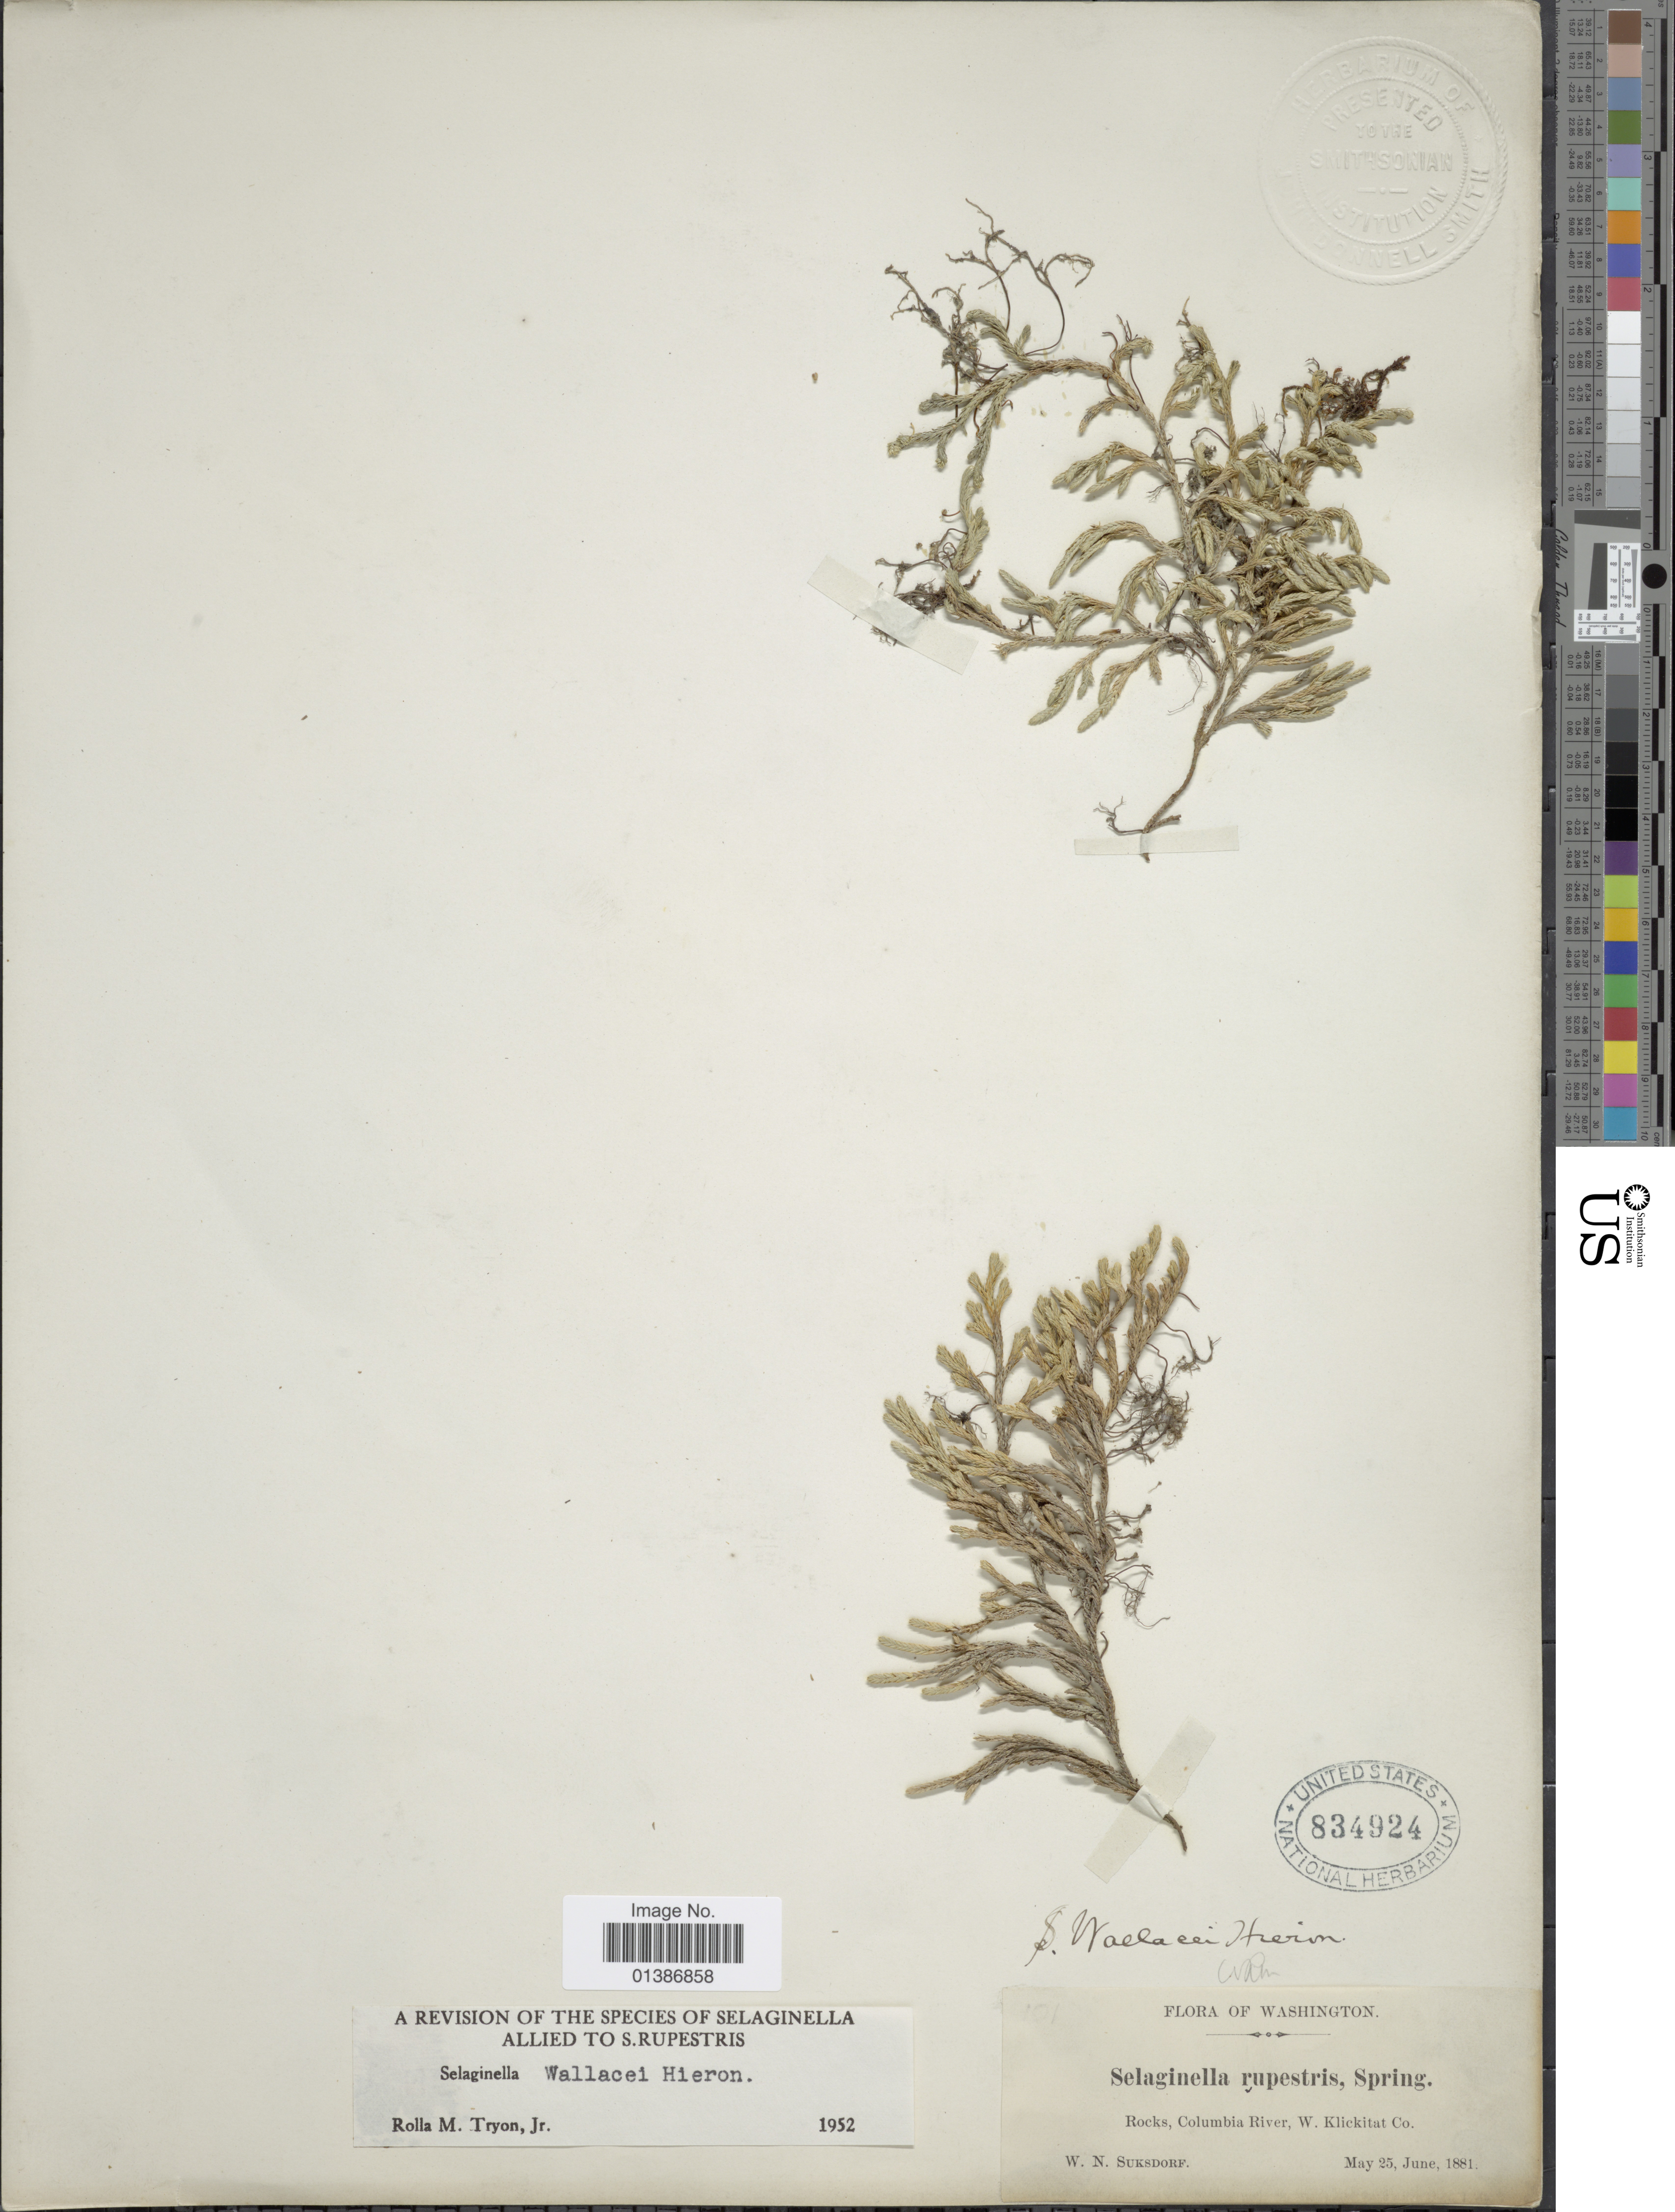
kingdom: Plantae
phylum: Tracheophyta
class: Lycopodiopsida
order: Selaginellales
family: Selaginellaceae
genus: Selaginella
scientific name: Selaginella wallacei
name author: Hieron.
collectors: W. N. Suksdorf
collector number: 101*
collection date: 1881-05-25/1881-06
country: United States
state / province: Washington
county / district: Klickitat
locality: Rocks, Columbia River, W. Klickitat Co.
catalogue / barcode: US 834924